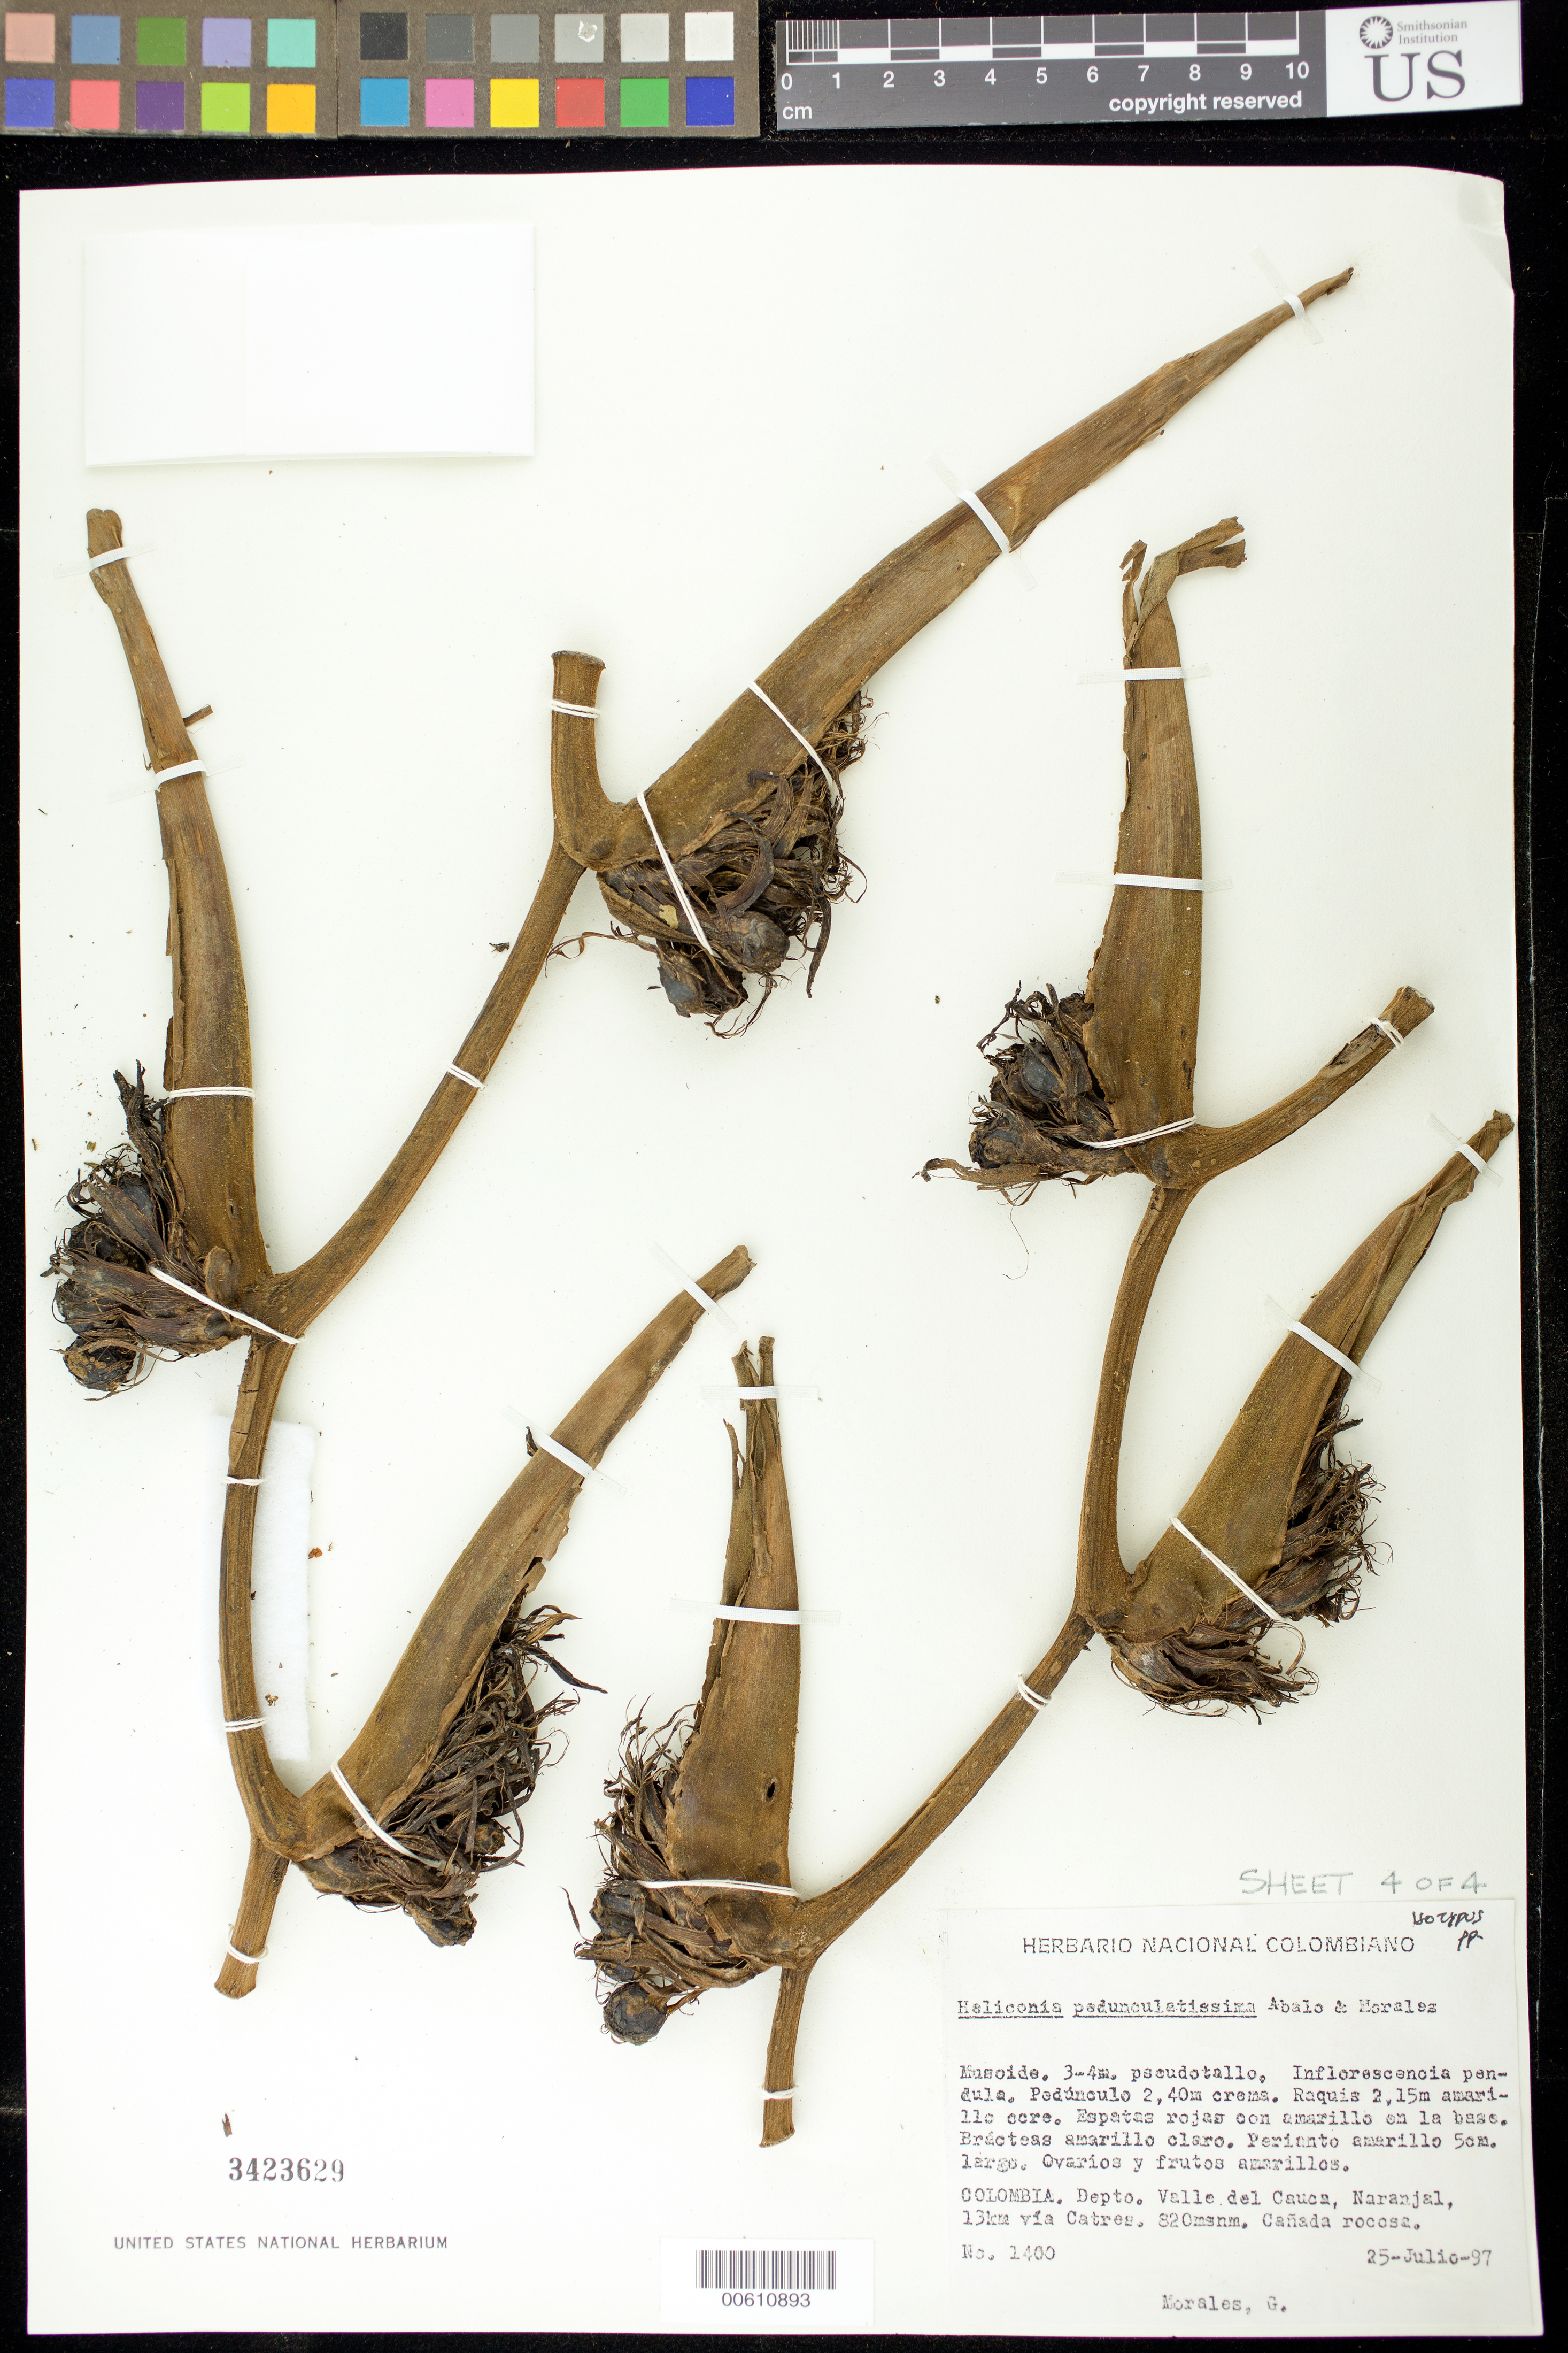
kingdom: Plantae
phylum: Tracheophyta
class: Liliopsida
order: Zingiberales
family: Heliconiaceae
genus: Heliconia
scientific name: Heliconia sp.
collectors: G. Morales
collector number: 1400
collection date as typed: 25 Jul 1997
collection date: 1997-07-25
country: Colombia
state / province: Valle del Cauca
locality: Naranjal, via Catres.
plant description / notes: Annotated as isotype of Heliconia pedunculatissima Abalo & Morales; name never published (as of May 2013), specimen re-filed in main herbarium.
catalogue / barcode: US 3423629